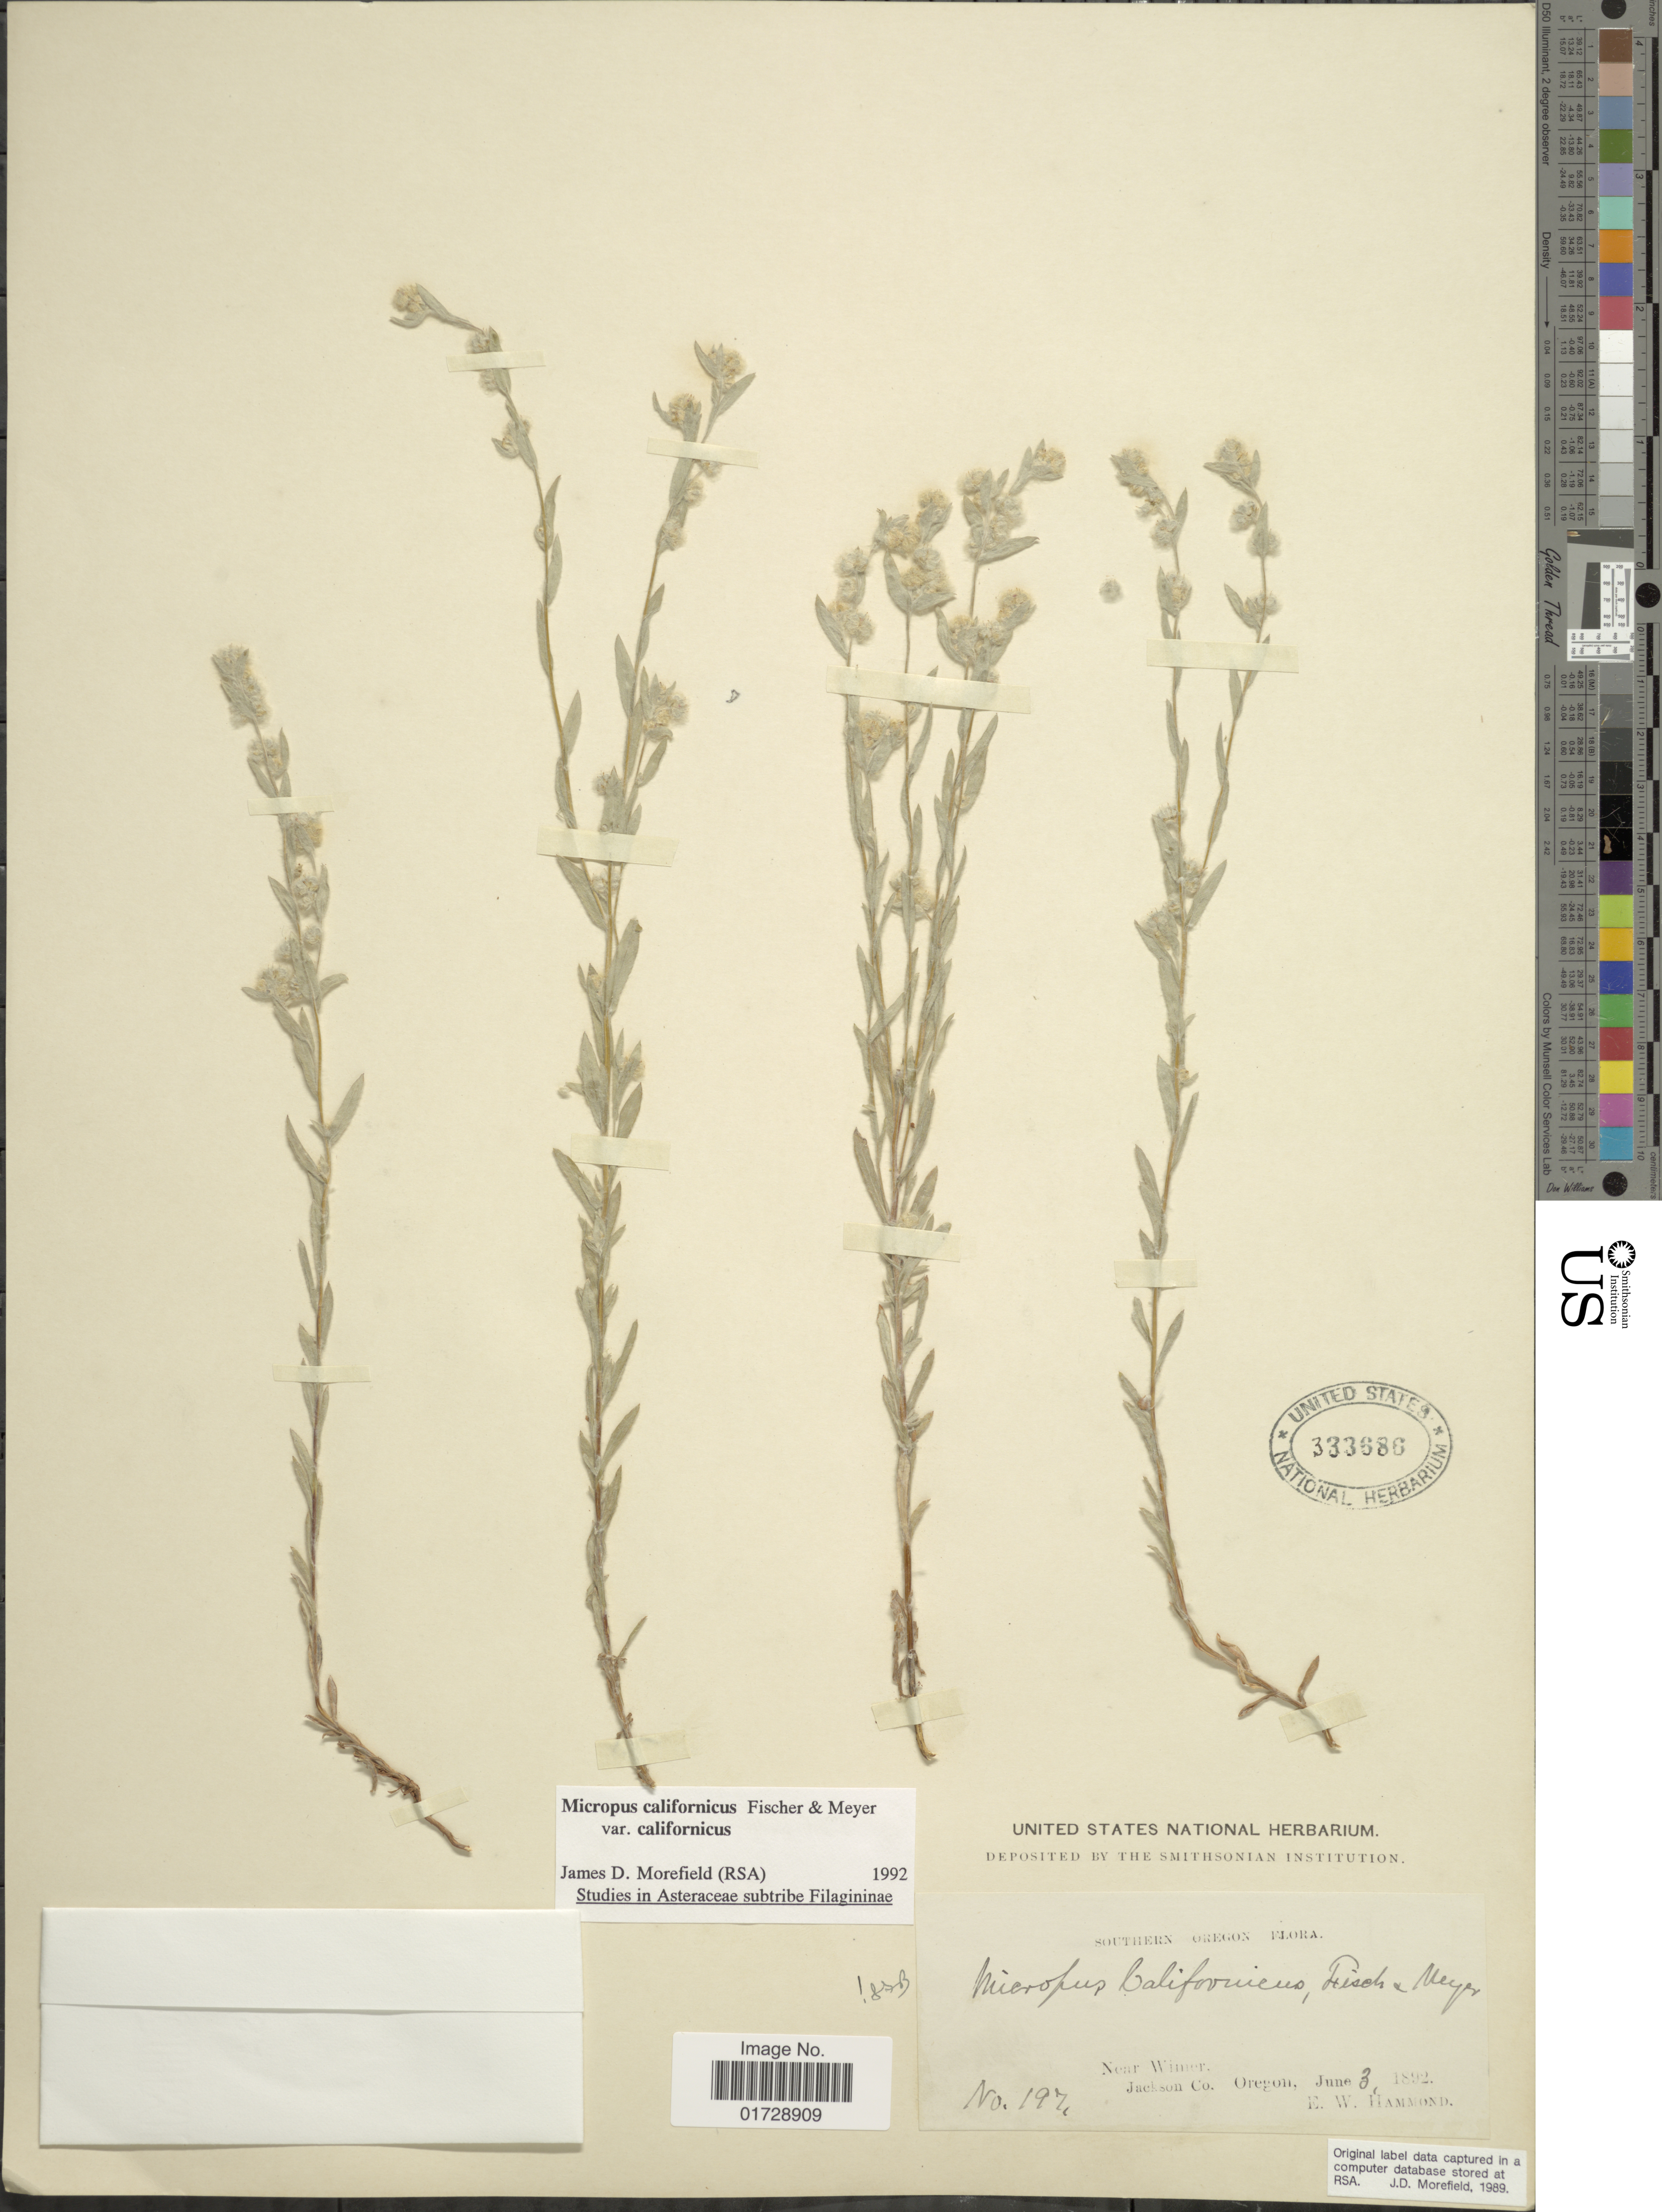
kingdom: Plantae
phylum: Tracheophyta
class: Magnoliopsida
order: Asterales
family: Asteraceae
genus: Micropus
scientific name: Micropus californicus var. californicus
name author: Fisch. & C.A. Mey.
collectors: E. Hammond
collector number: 197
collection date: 1892-06-03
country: United States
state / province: Oregon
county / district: Jackson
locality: Near Wimes, Jackson Co.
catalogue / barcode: US 333686